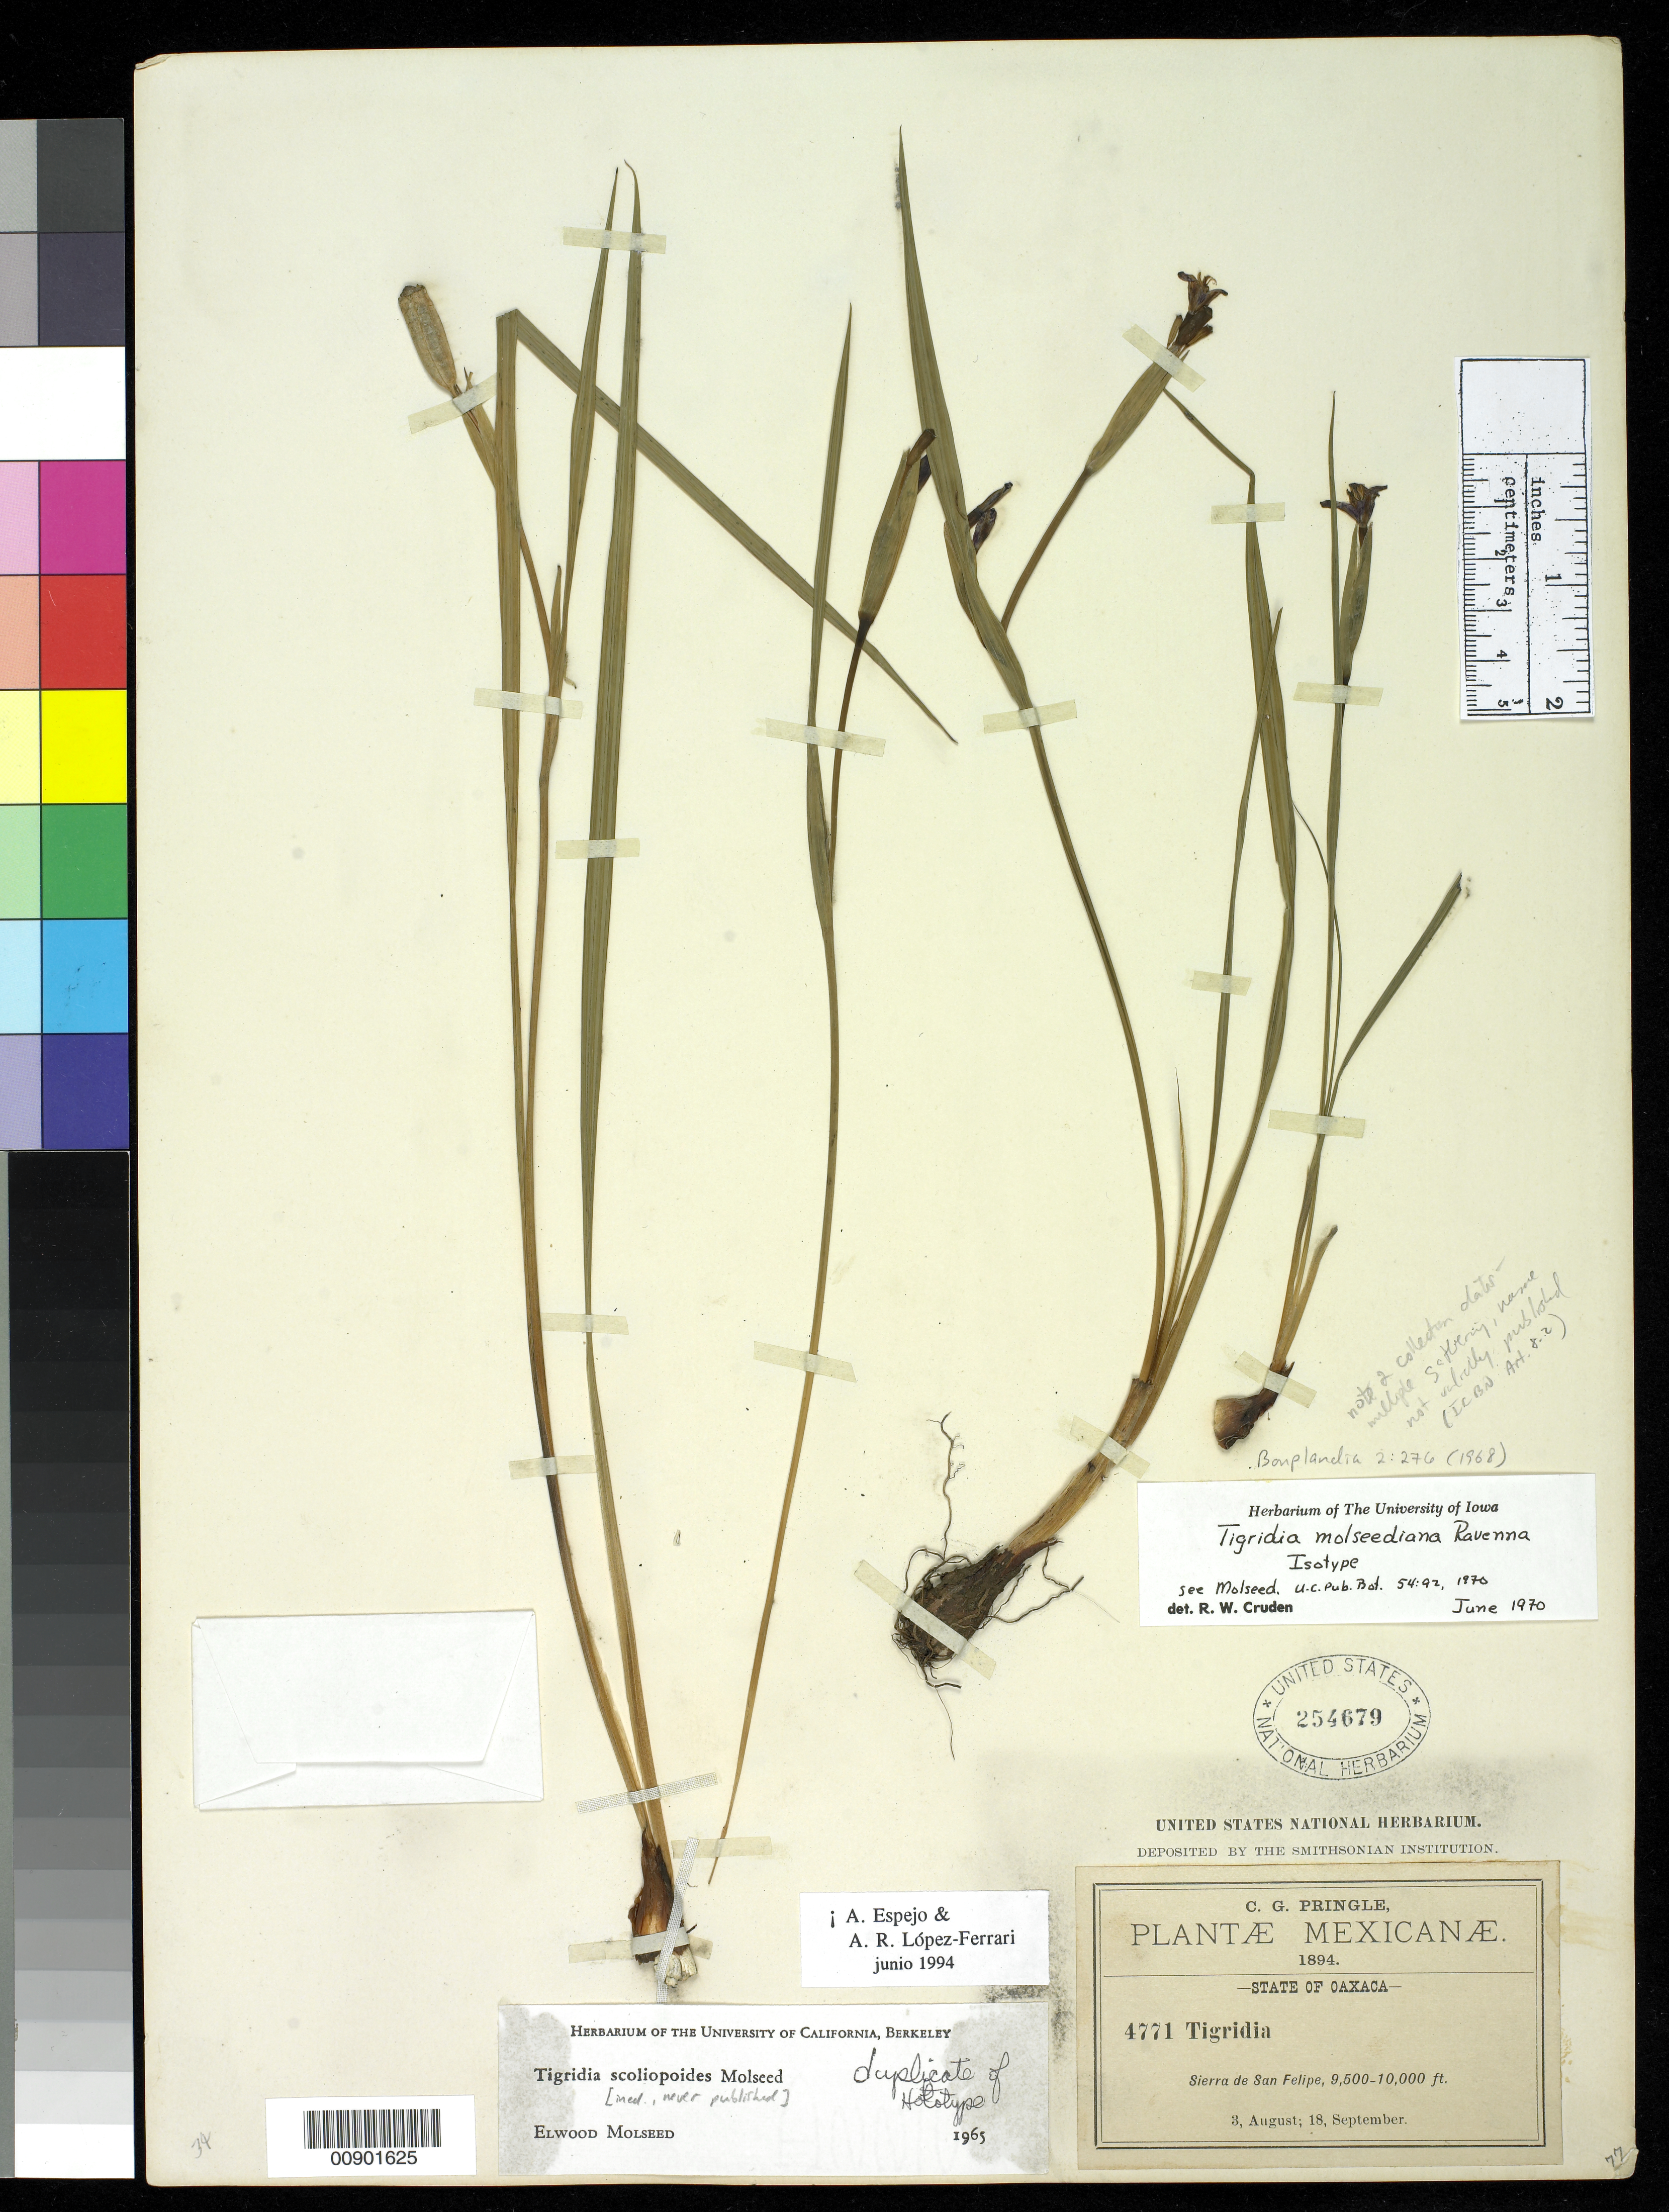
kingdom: Plantae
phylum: Tracheophyta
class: Liliopsida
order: Asparagales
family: Iridaceae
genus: Tigridia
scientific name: Tigridia molseediana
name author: Ravenna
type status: Isotype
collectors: C. G. Pringle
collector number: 4771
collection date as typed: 03 Aug 1894 and 18 Sep 1894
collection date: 1894-08-03,1894-09-18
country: Mexico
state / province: Oaxaca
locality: Sierra de San Felipe.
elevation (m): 2896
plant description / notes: Annotated by Molseed (1965) as Tigridia scoliopoides Molseed, "duplicate of holotype" (ined. name, never published).; Collection cited as type consists of material collected on 2 different dates (presumably for flowers & fruit), i.e., consists of more than a single gathering, likely making this name not validly published (ICBN Art. 8.2).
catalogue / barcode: US 254679